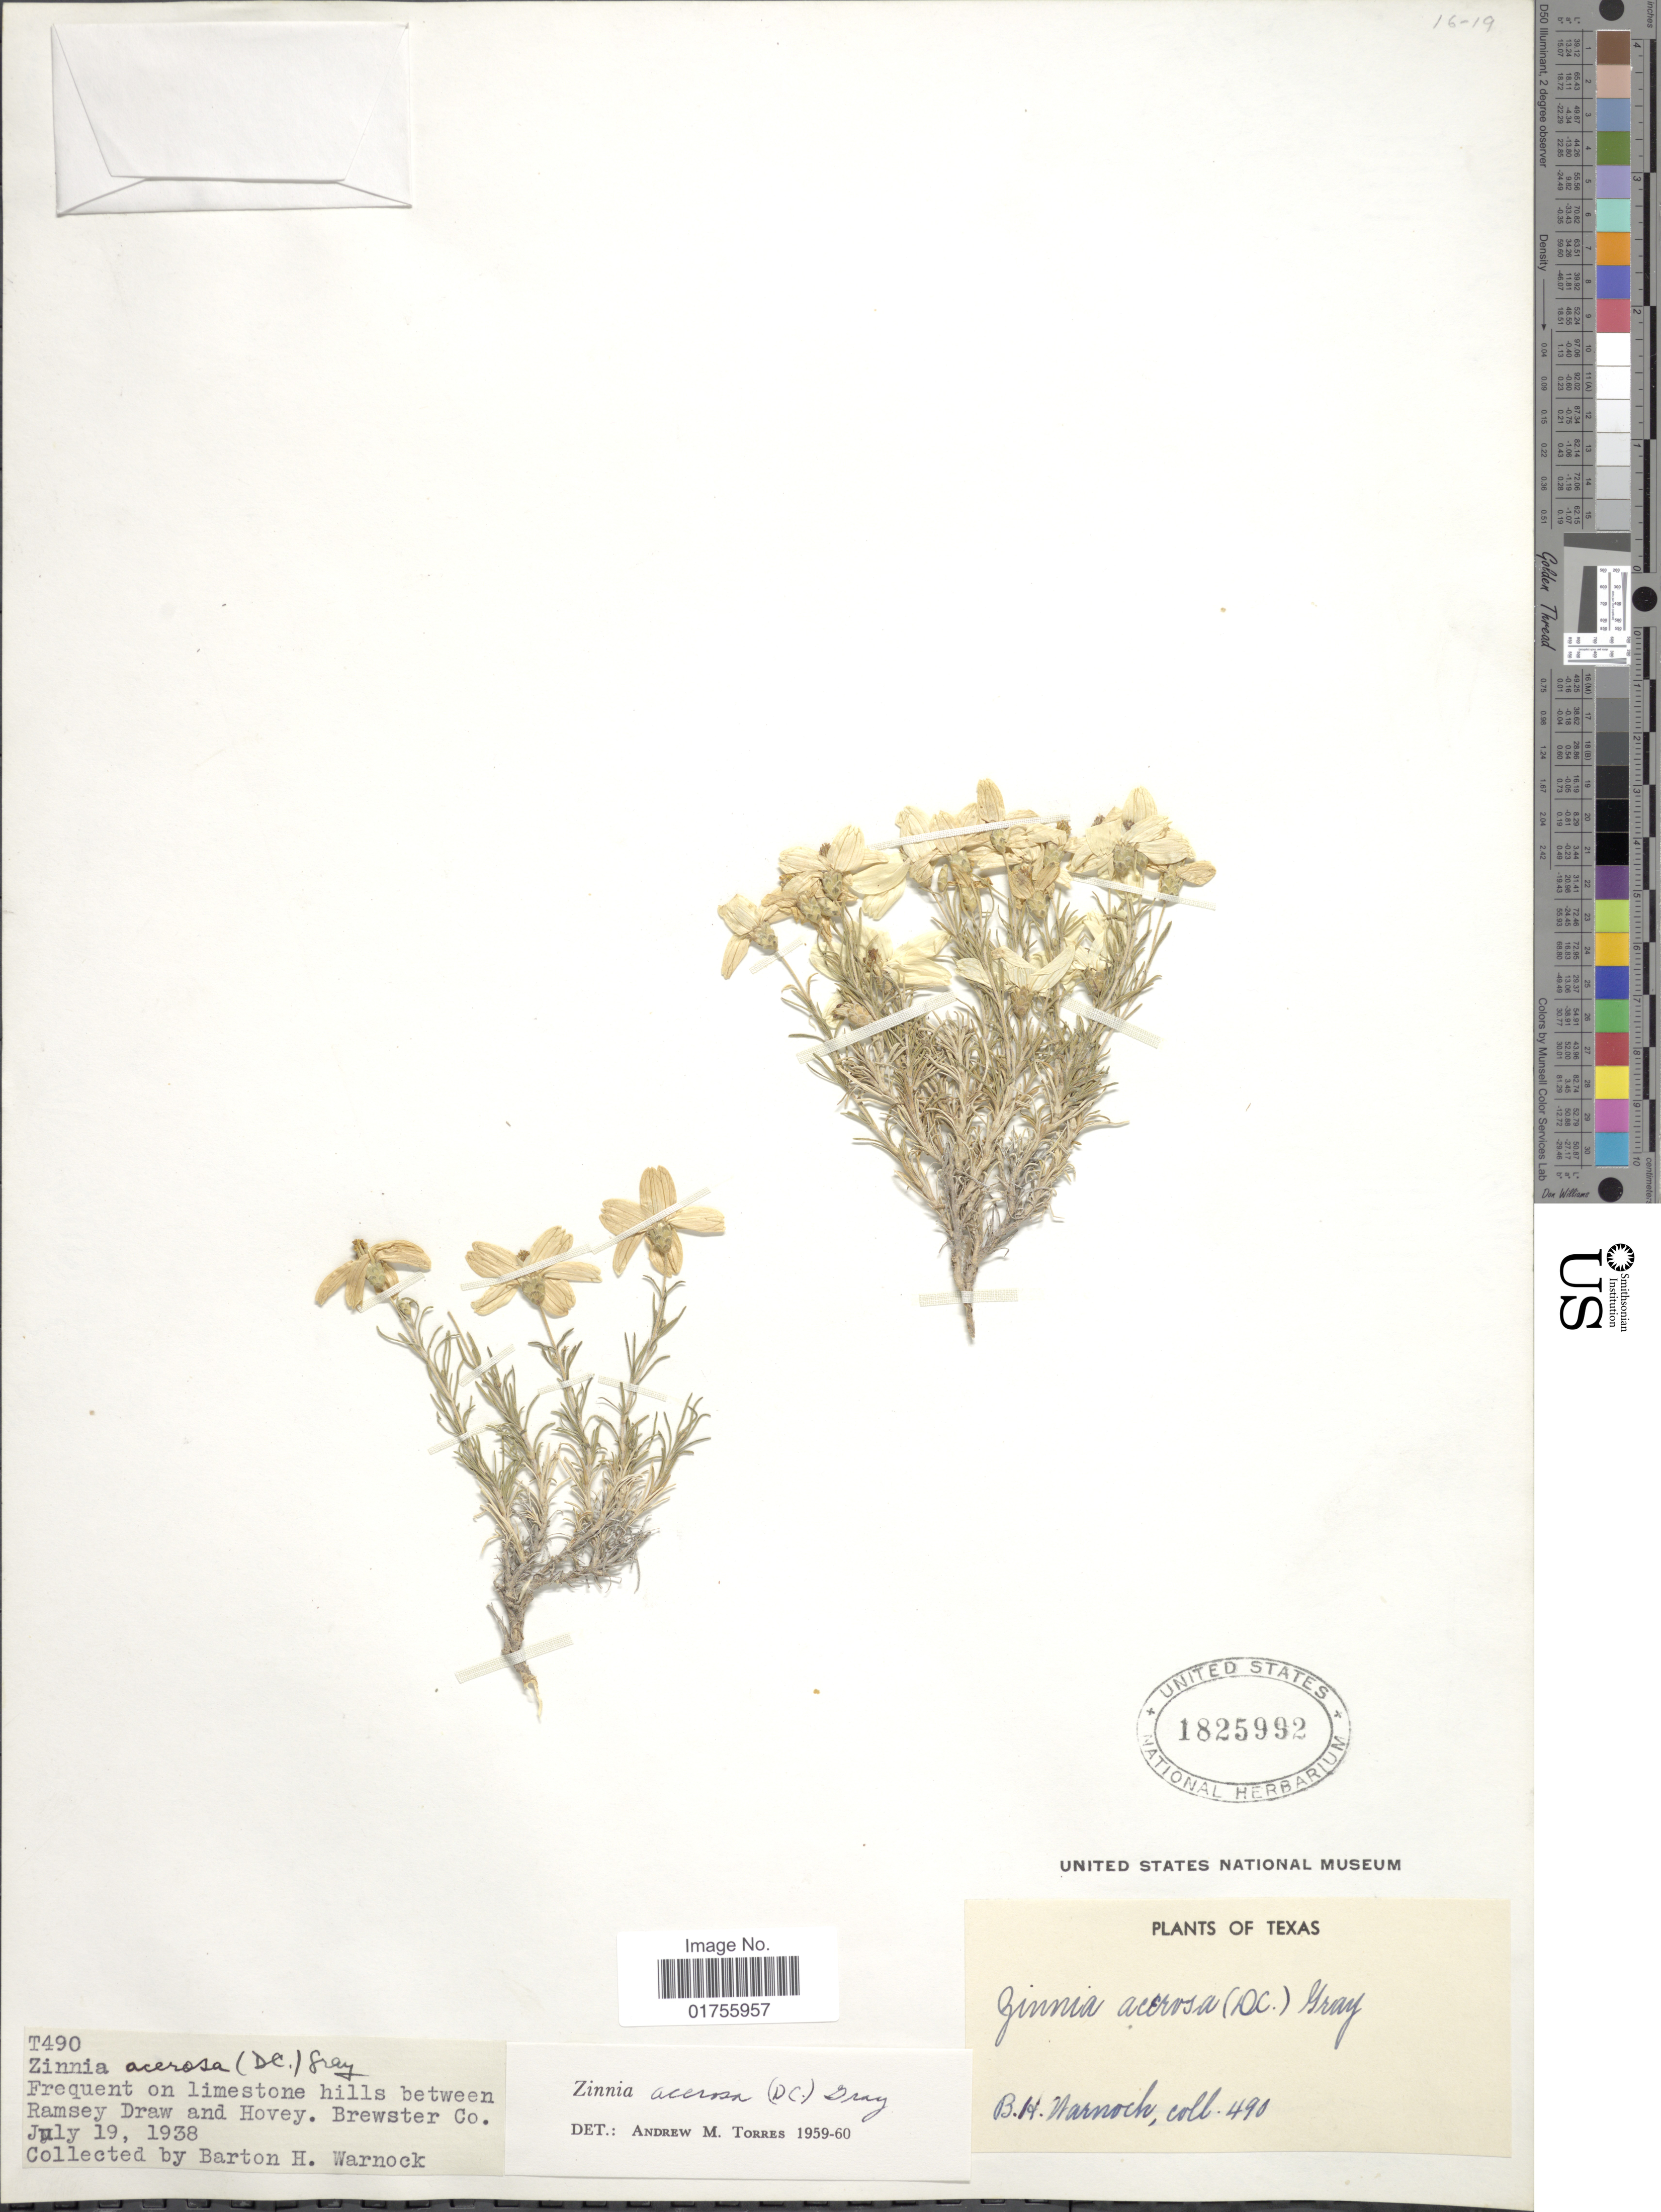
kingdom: Plantae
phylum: Tracheophyta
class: Magnoliopsida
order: Asterales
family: Asteraceae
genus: Zinnia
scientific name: Zinnia acerosa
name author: (DC.) A. Gray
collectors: B. H. Warnock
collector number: T490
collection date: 1938-07-19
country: United States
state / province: Texas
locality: Frequent on limestone hills between Ramsey Draw and Hovey, Brewster Co.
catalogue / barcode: US 1825992